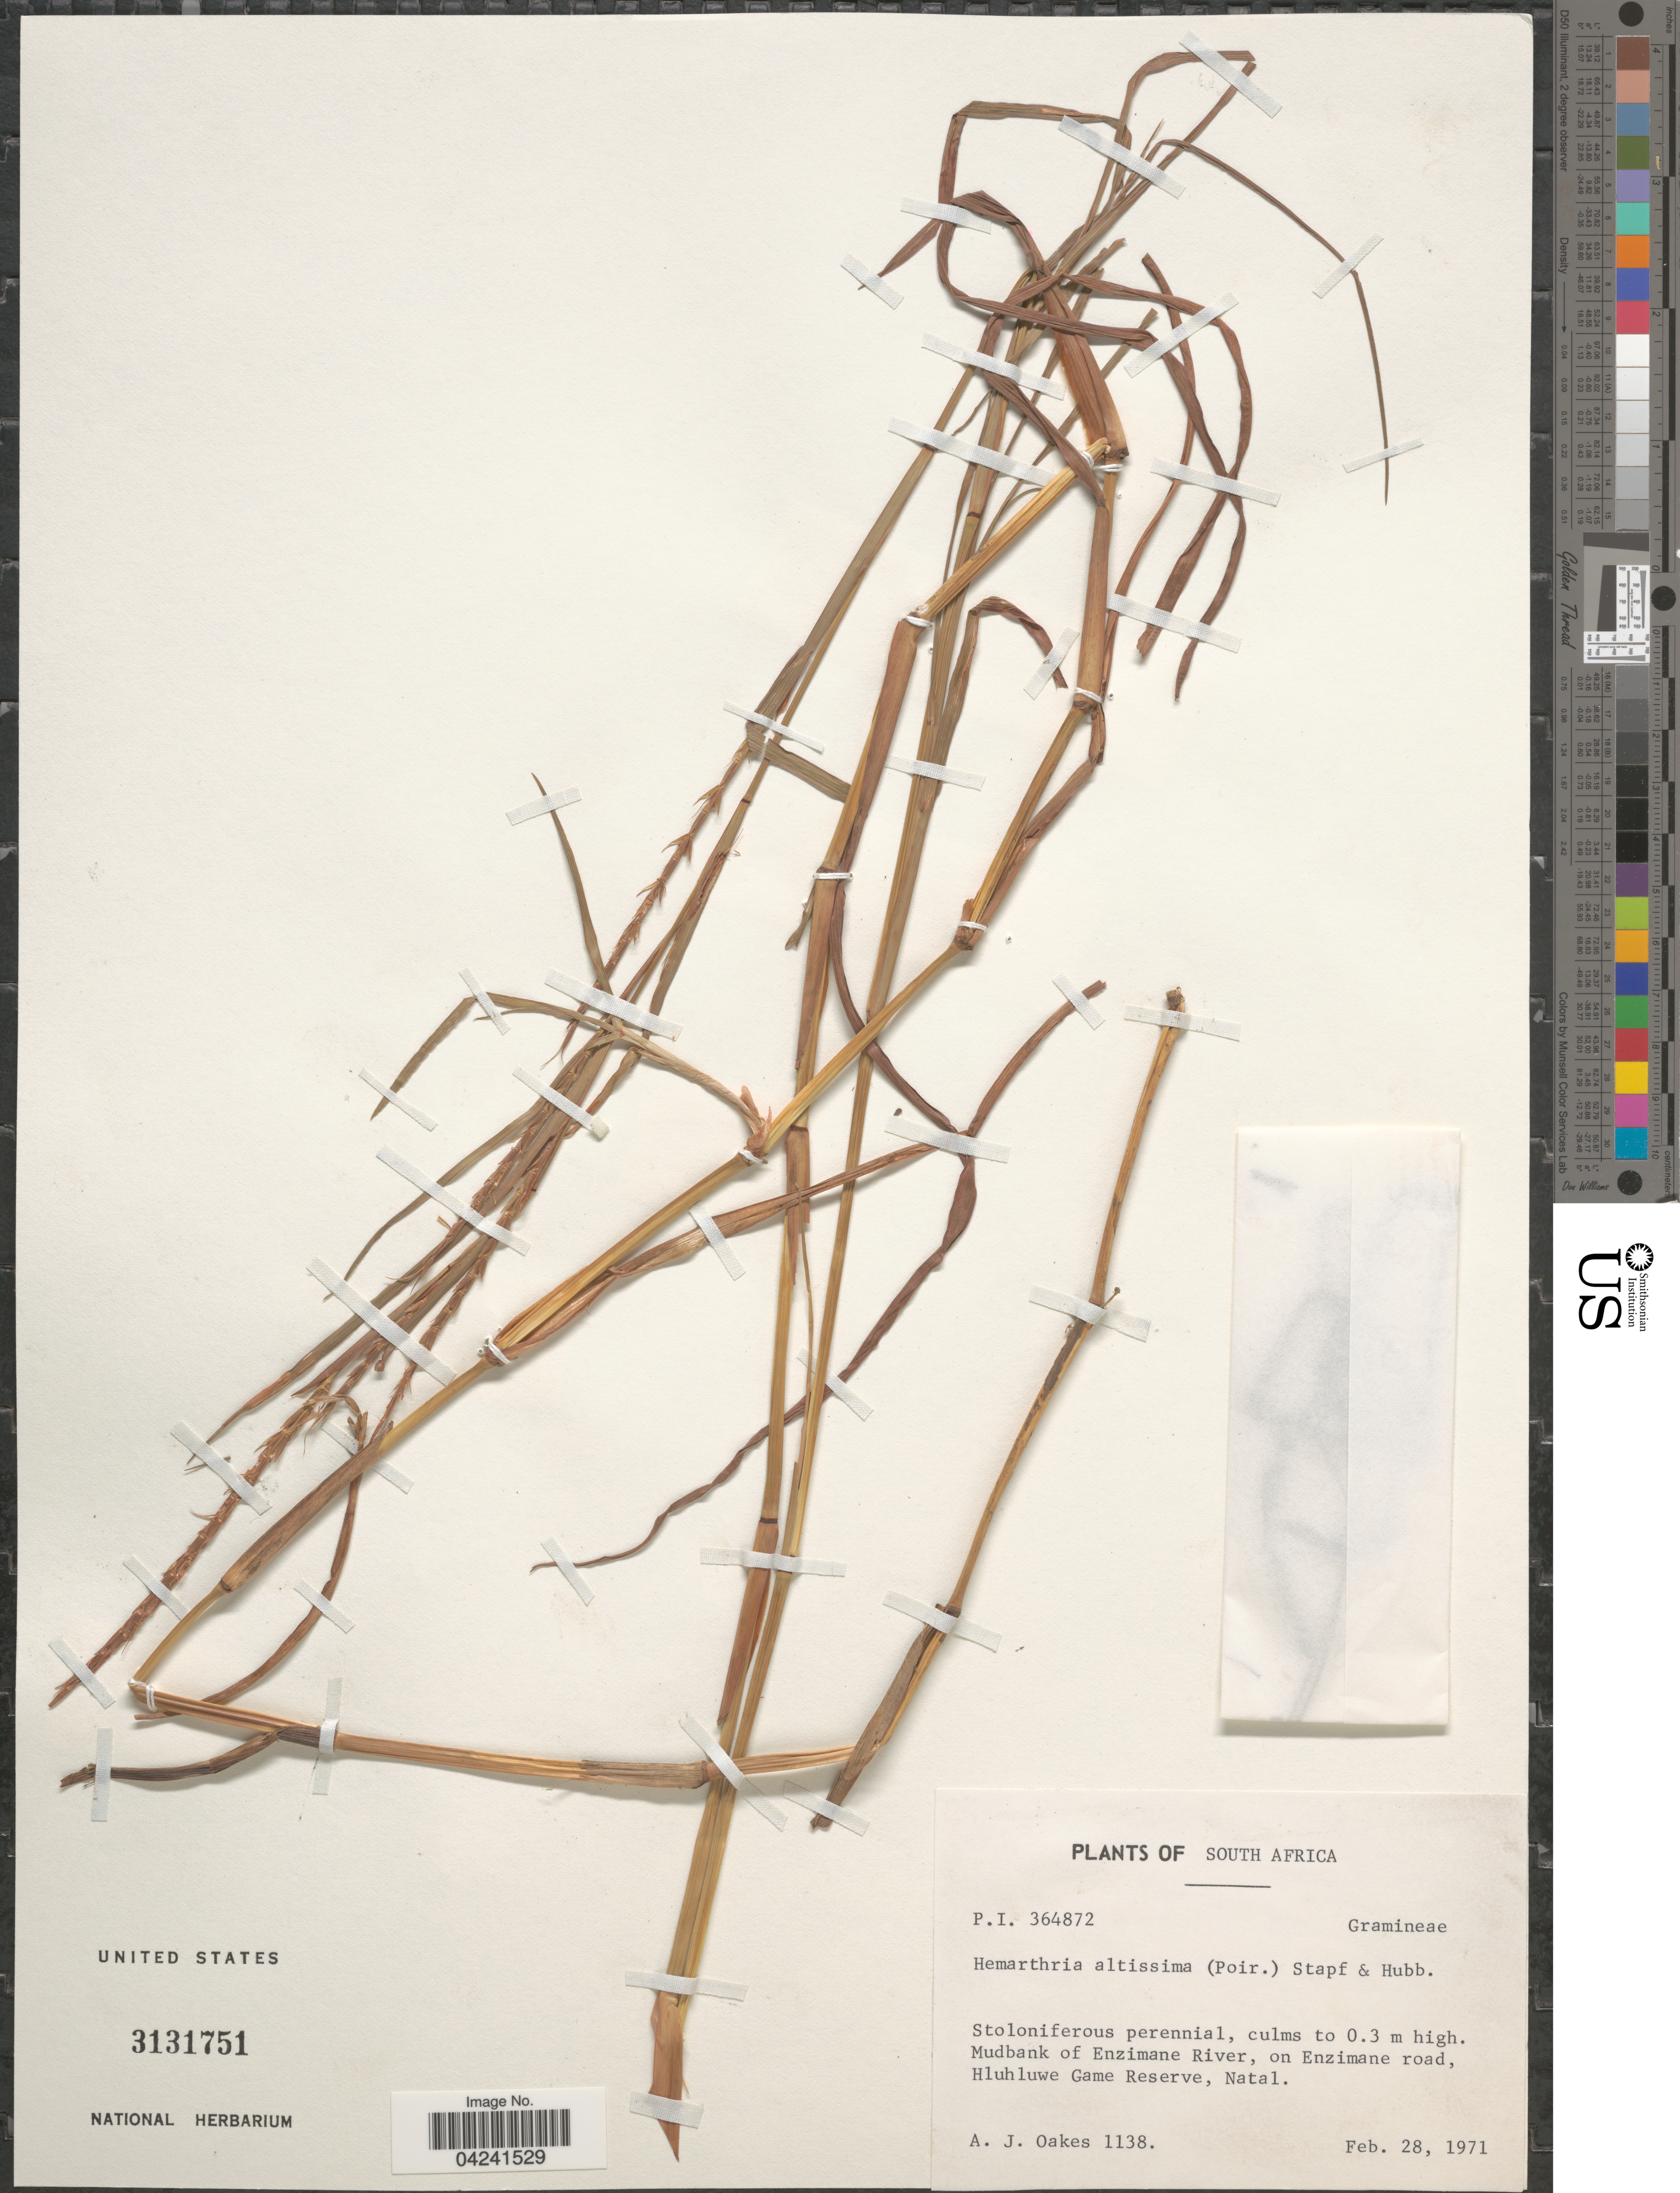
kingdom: Plantae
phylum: Tracheophyta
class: Liliopsida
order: Poales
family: Poaceae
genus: Hemarthria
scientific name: Hemarthria altissima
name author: (Poir.) Stapf & C. E. Hubb.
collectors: A. Oakes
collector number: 1138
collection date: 1971-02-28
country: South Africa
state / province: KwaZulu-Natal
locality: Mudbank of Enzimane River, on Enzimane road, Hluhluwe Game Reserve, Natal.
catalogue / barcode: US 3131751